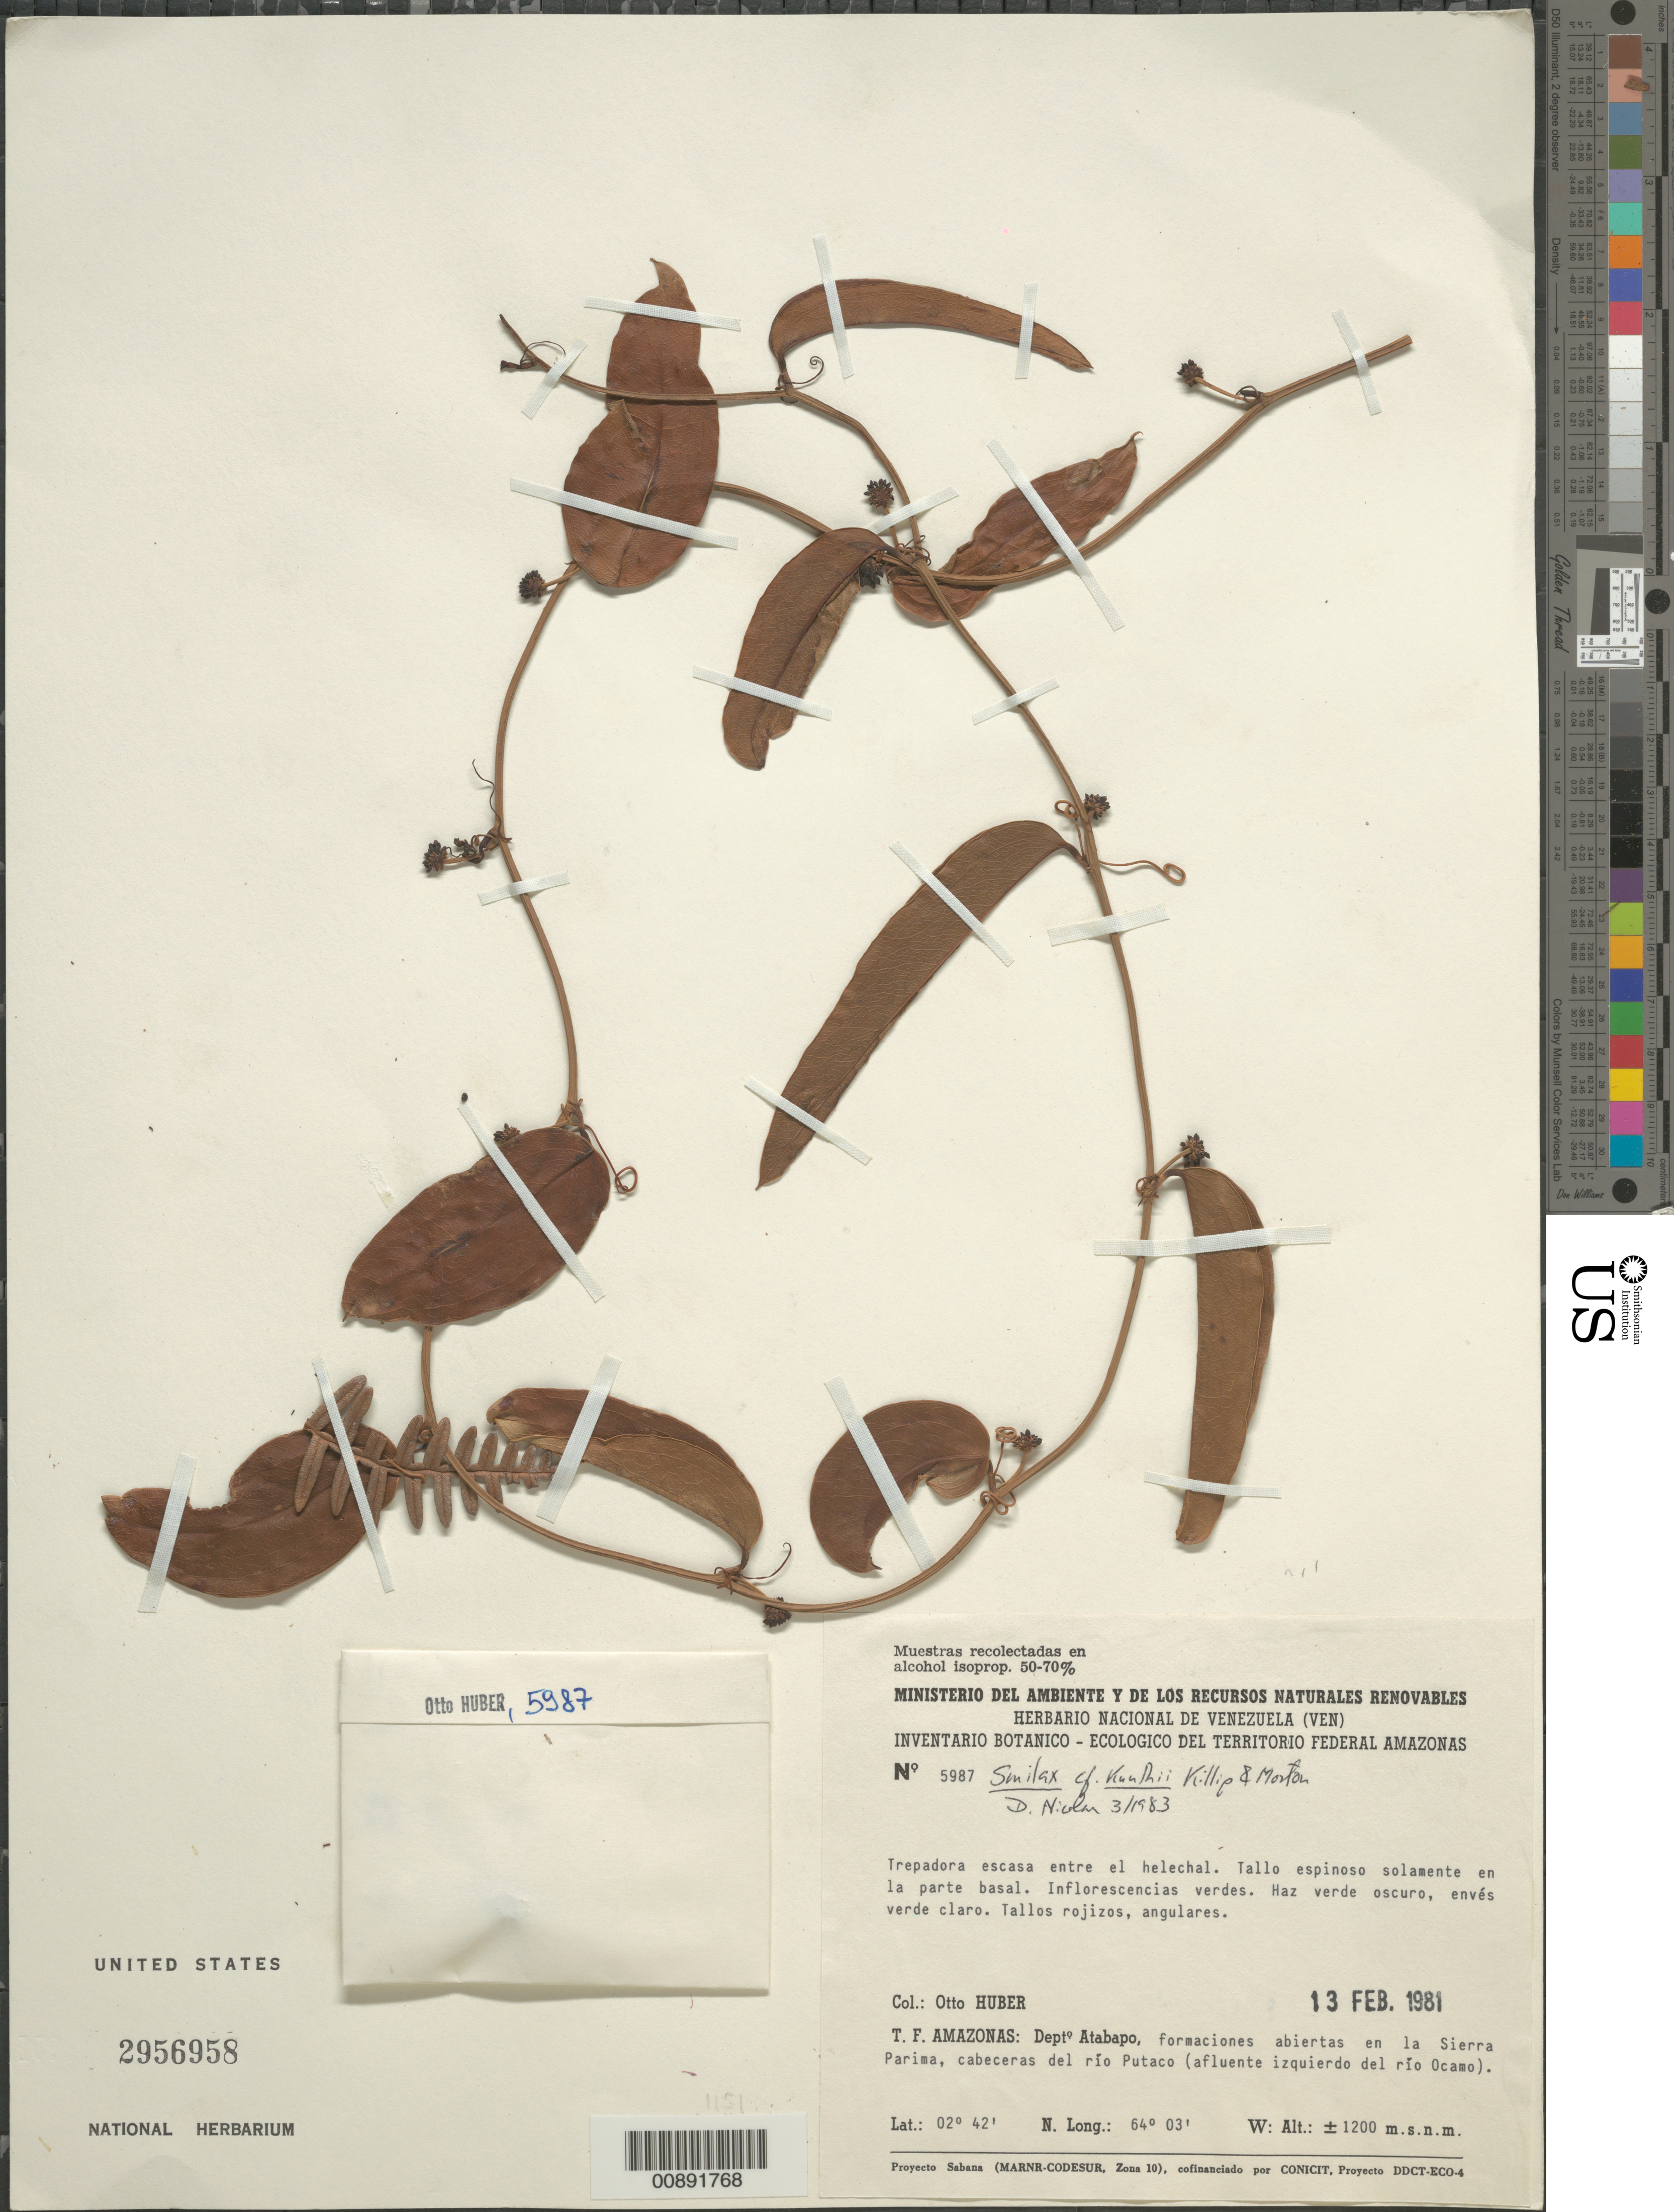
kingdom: Plantae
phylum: Tracheophyta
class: Liliopsida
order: Liliales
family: Smilacaceae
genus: Smilax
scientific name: Smilax kunthii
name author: Killip & C.V. Morton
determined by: Nicolson, Dan H.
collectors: O. Huber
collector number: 5987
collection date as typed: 13-Feb-81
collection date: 1981-02-13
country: Venezuela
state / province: Amazonas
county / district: Atabapo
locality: Sierra Parima, cabeceras del Río Putaco (afluente izquierdo del Río Ocamo)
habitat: Entre el helechal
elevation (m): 1200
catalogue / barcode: US 2956958